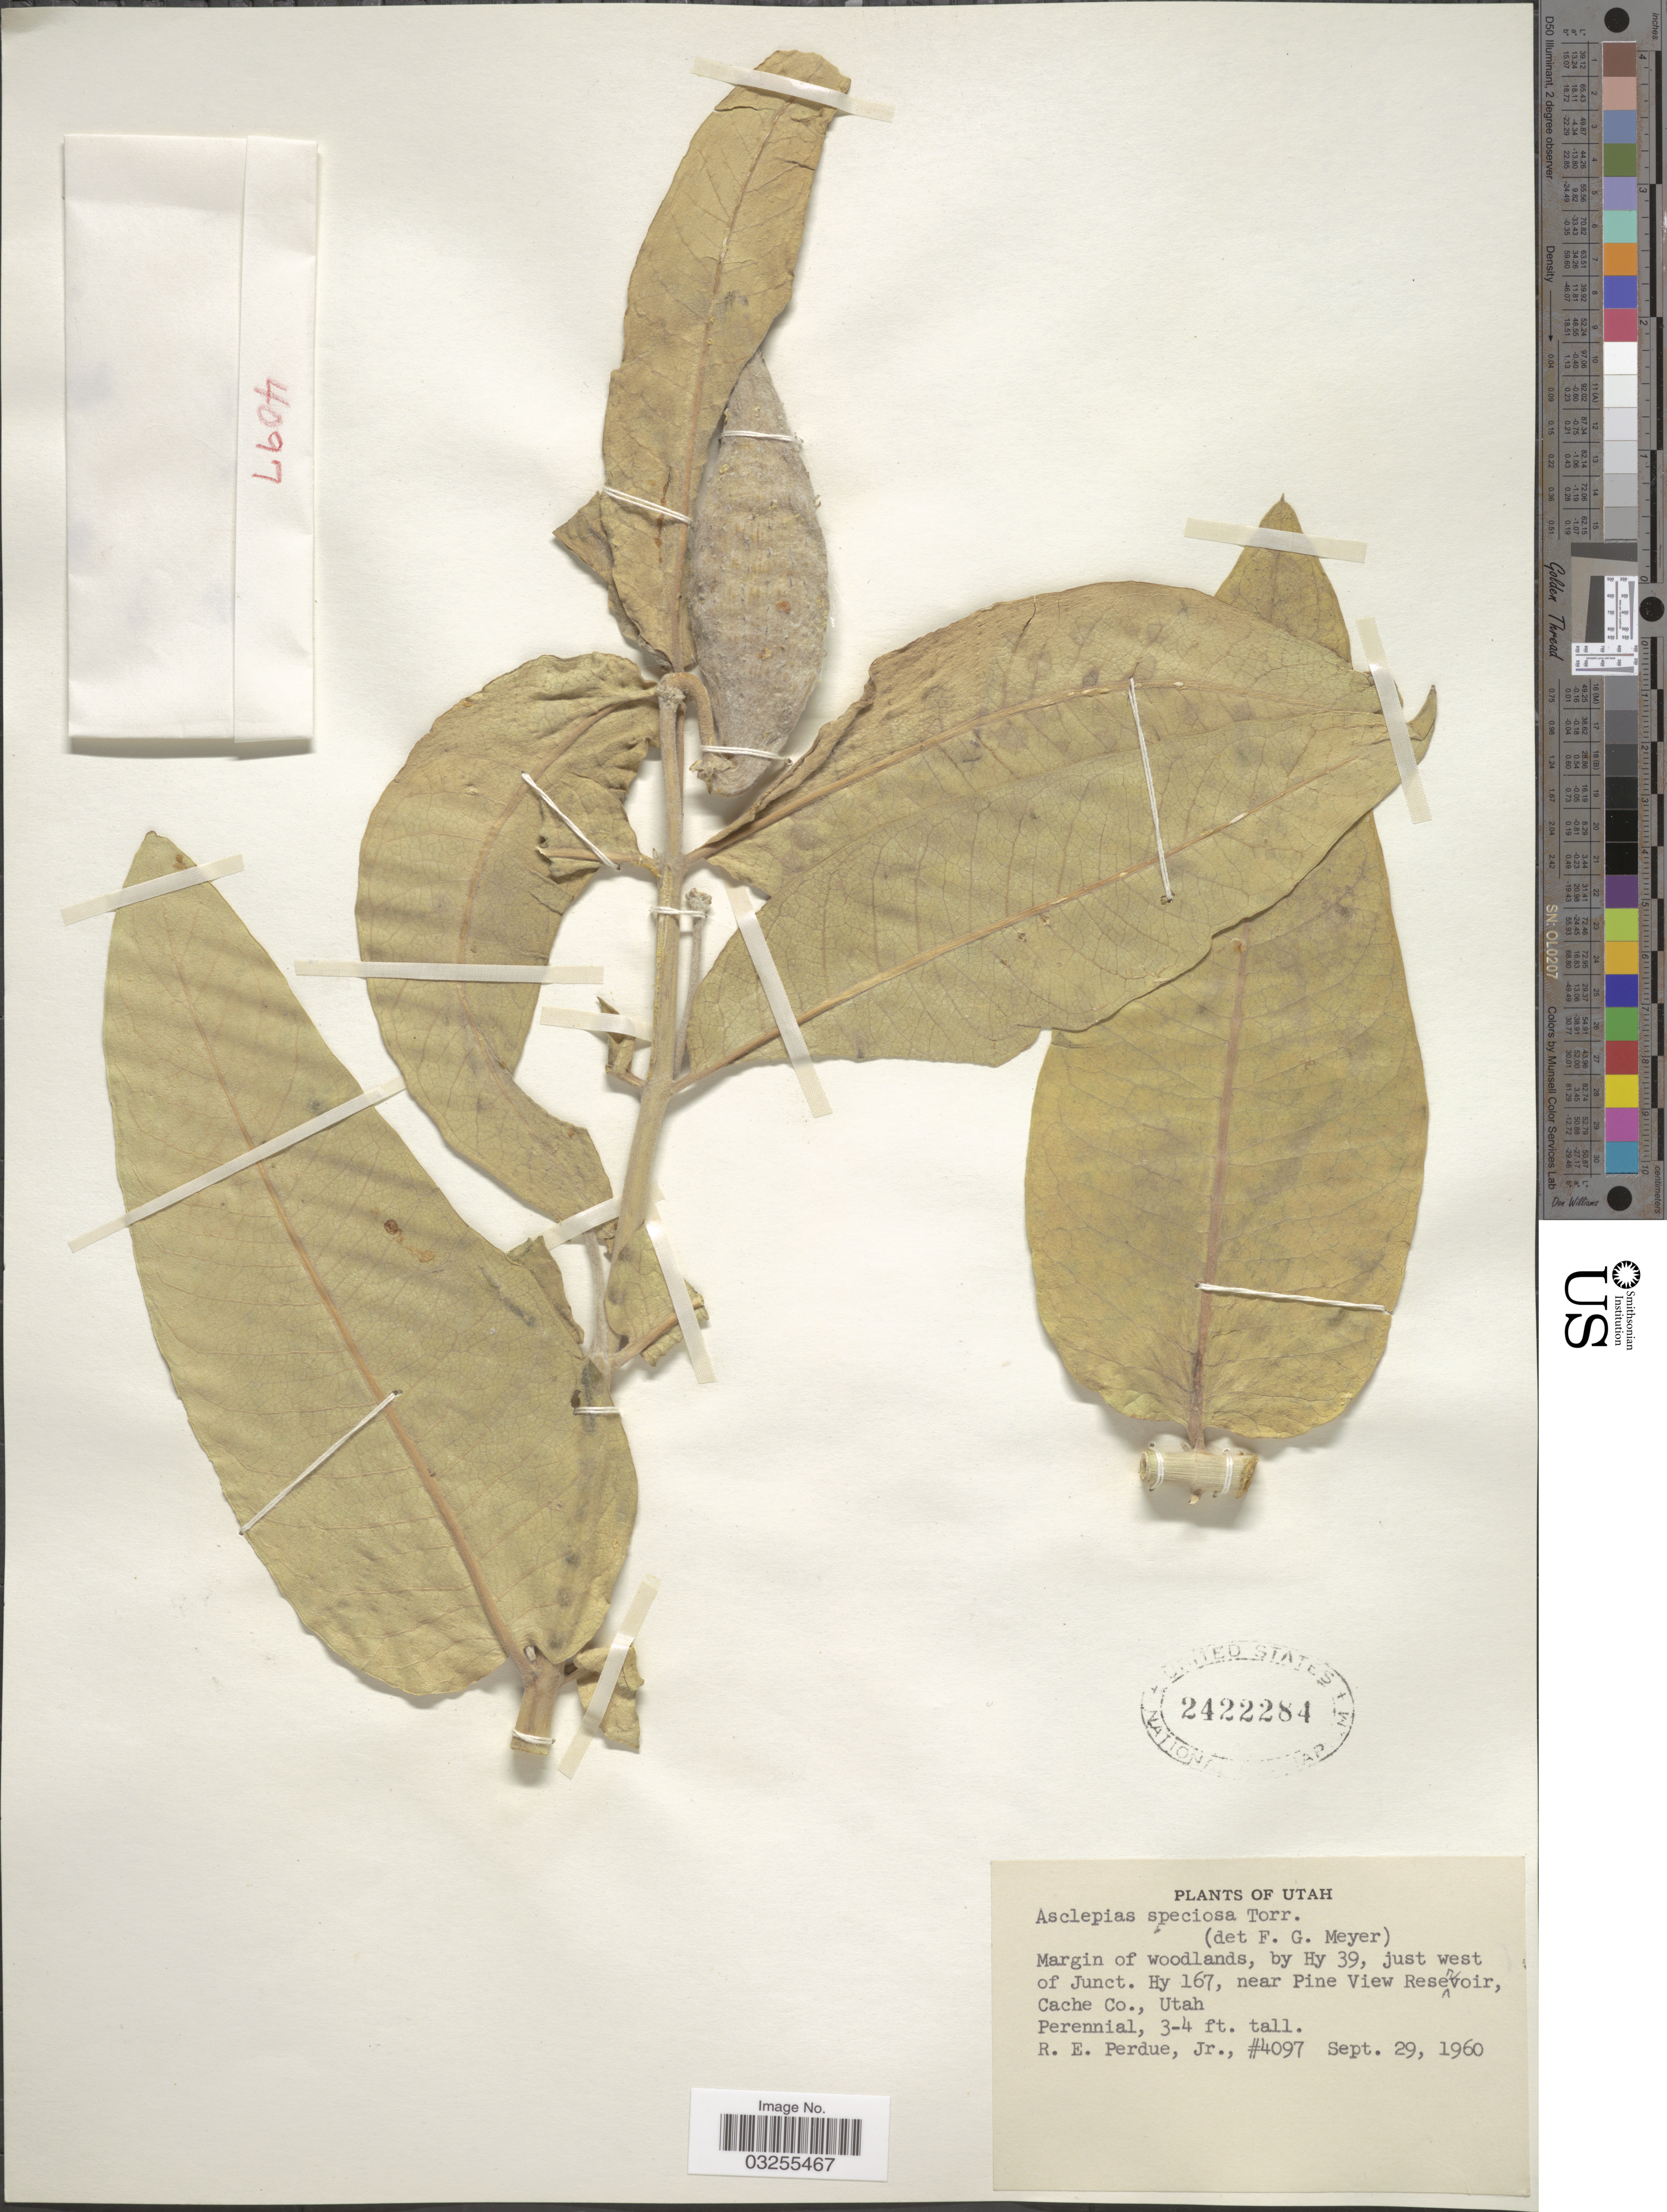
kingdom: Plantae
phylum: Tracheophyta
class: Magnoliopsida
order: Gentianales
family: Apocynaceae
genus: Asclepias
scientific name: Asclepias speciosa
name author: Torr.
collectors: R. E. Perdue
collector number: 4097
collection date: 1960-09-29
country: United States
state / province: Utah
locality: Margin of woodlands, by Hy 39, just west of Junct. Hy 167, near Pine View Reservoir, Cache Co., Utah.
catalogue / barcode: US 2422284